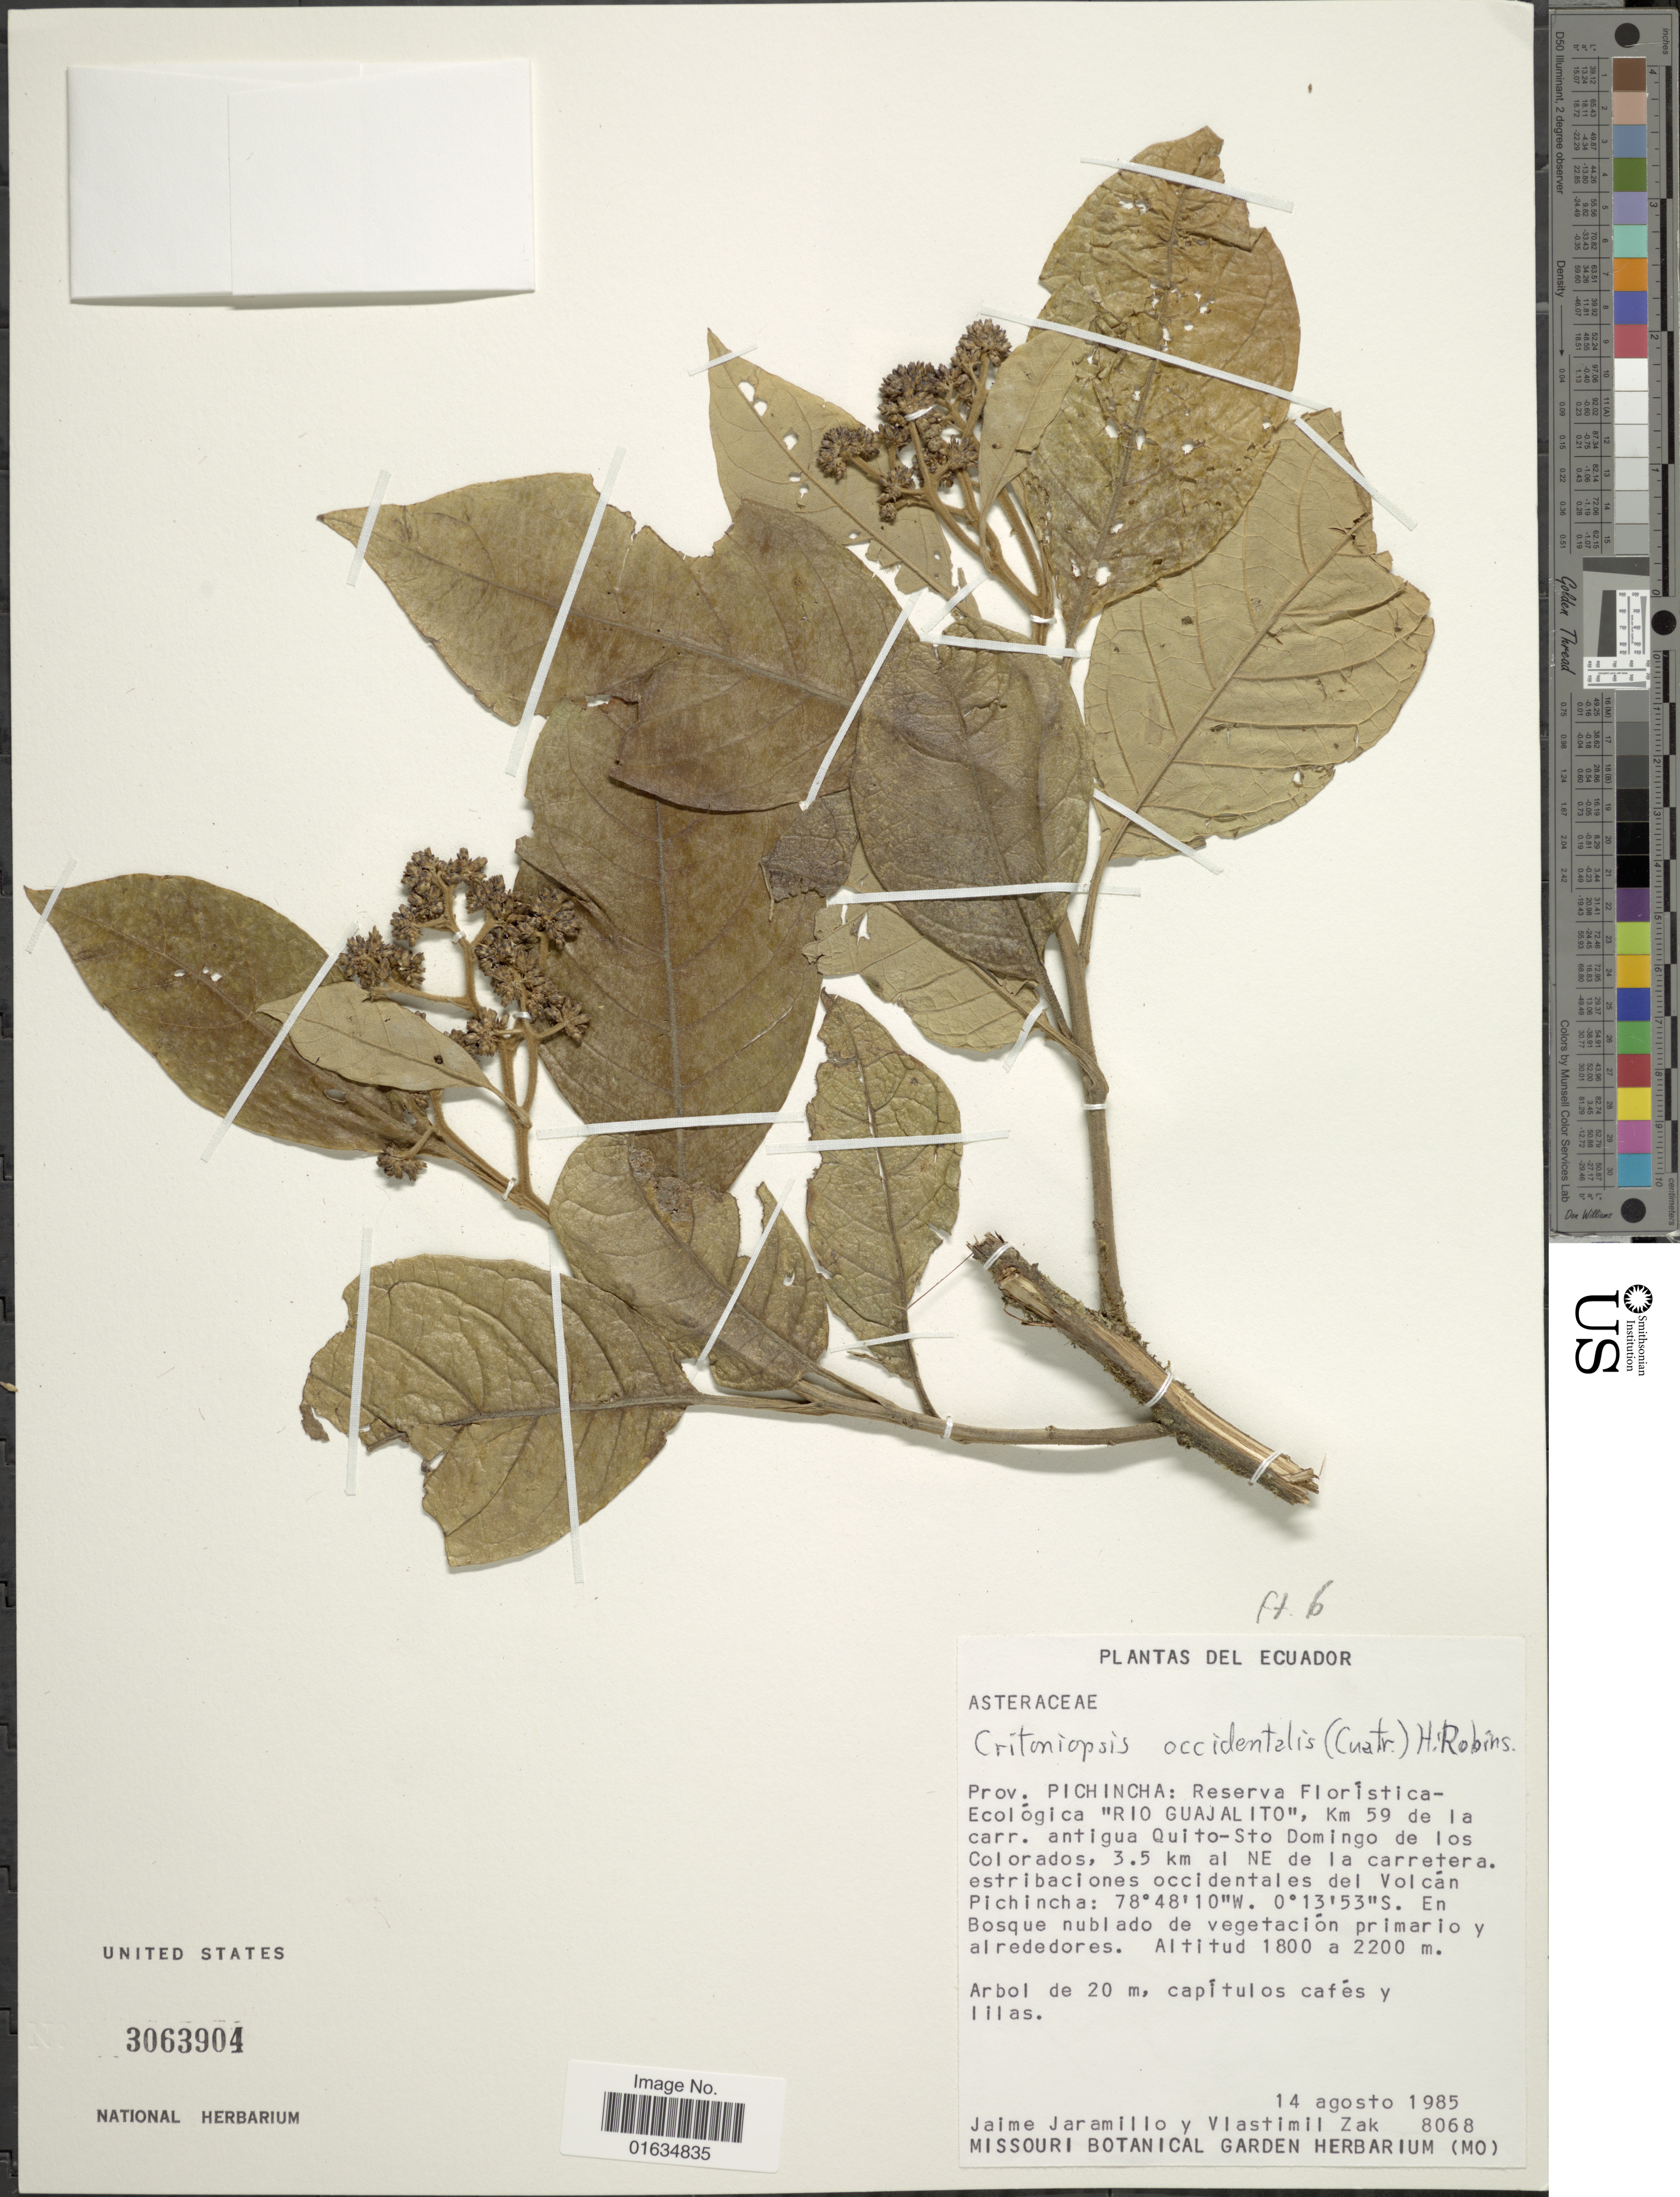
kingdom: Plantae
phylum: Tracheophyta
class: Magnoliopsida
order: Asterales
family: Asteraceae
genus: Critoniopsis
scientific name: Critoniopsis occidentalis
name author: (Cuatrec.) H. Rob.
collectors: J. Jaramillo & V. Zak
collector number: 8068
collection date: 1985-08-14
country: Ecuador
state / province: Pichincha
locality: Prov. Pichincha, Reserva Floristica-Ecologica Rio Guajalito, km 59 de la carr. antigua Quito-Sto Domingo de los Colorados, 3.5 km al NE de la carretera, estribaciones occidentales del Volcan Pichincha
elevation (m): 1800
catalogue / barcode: US 3063904